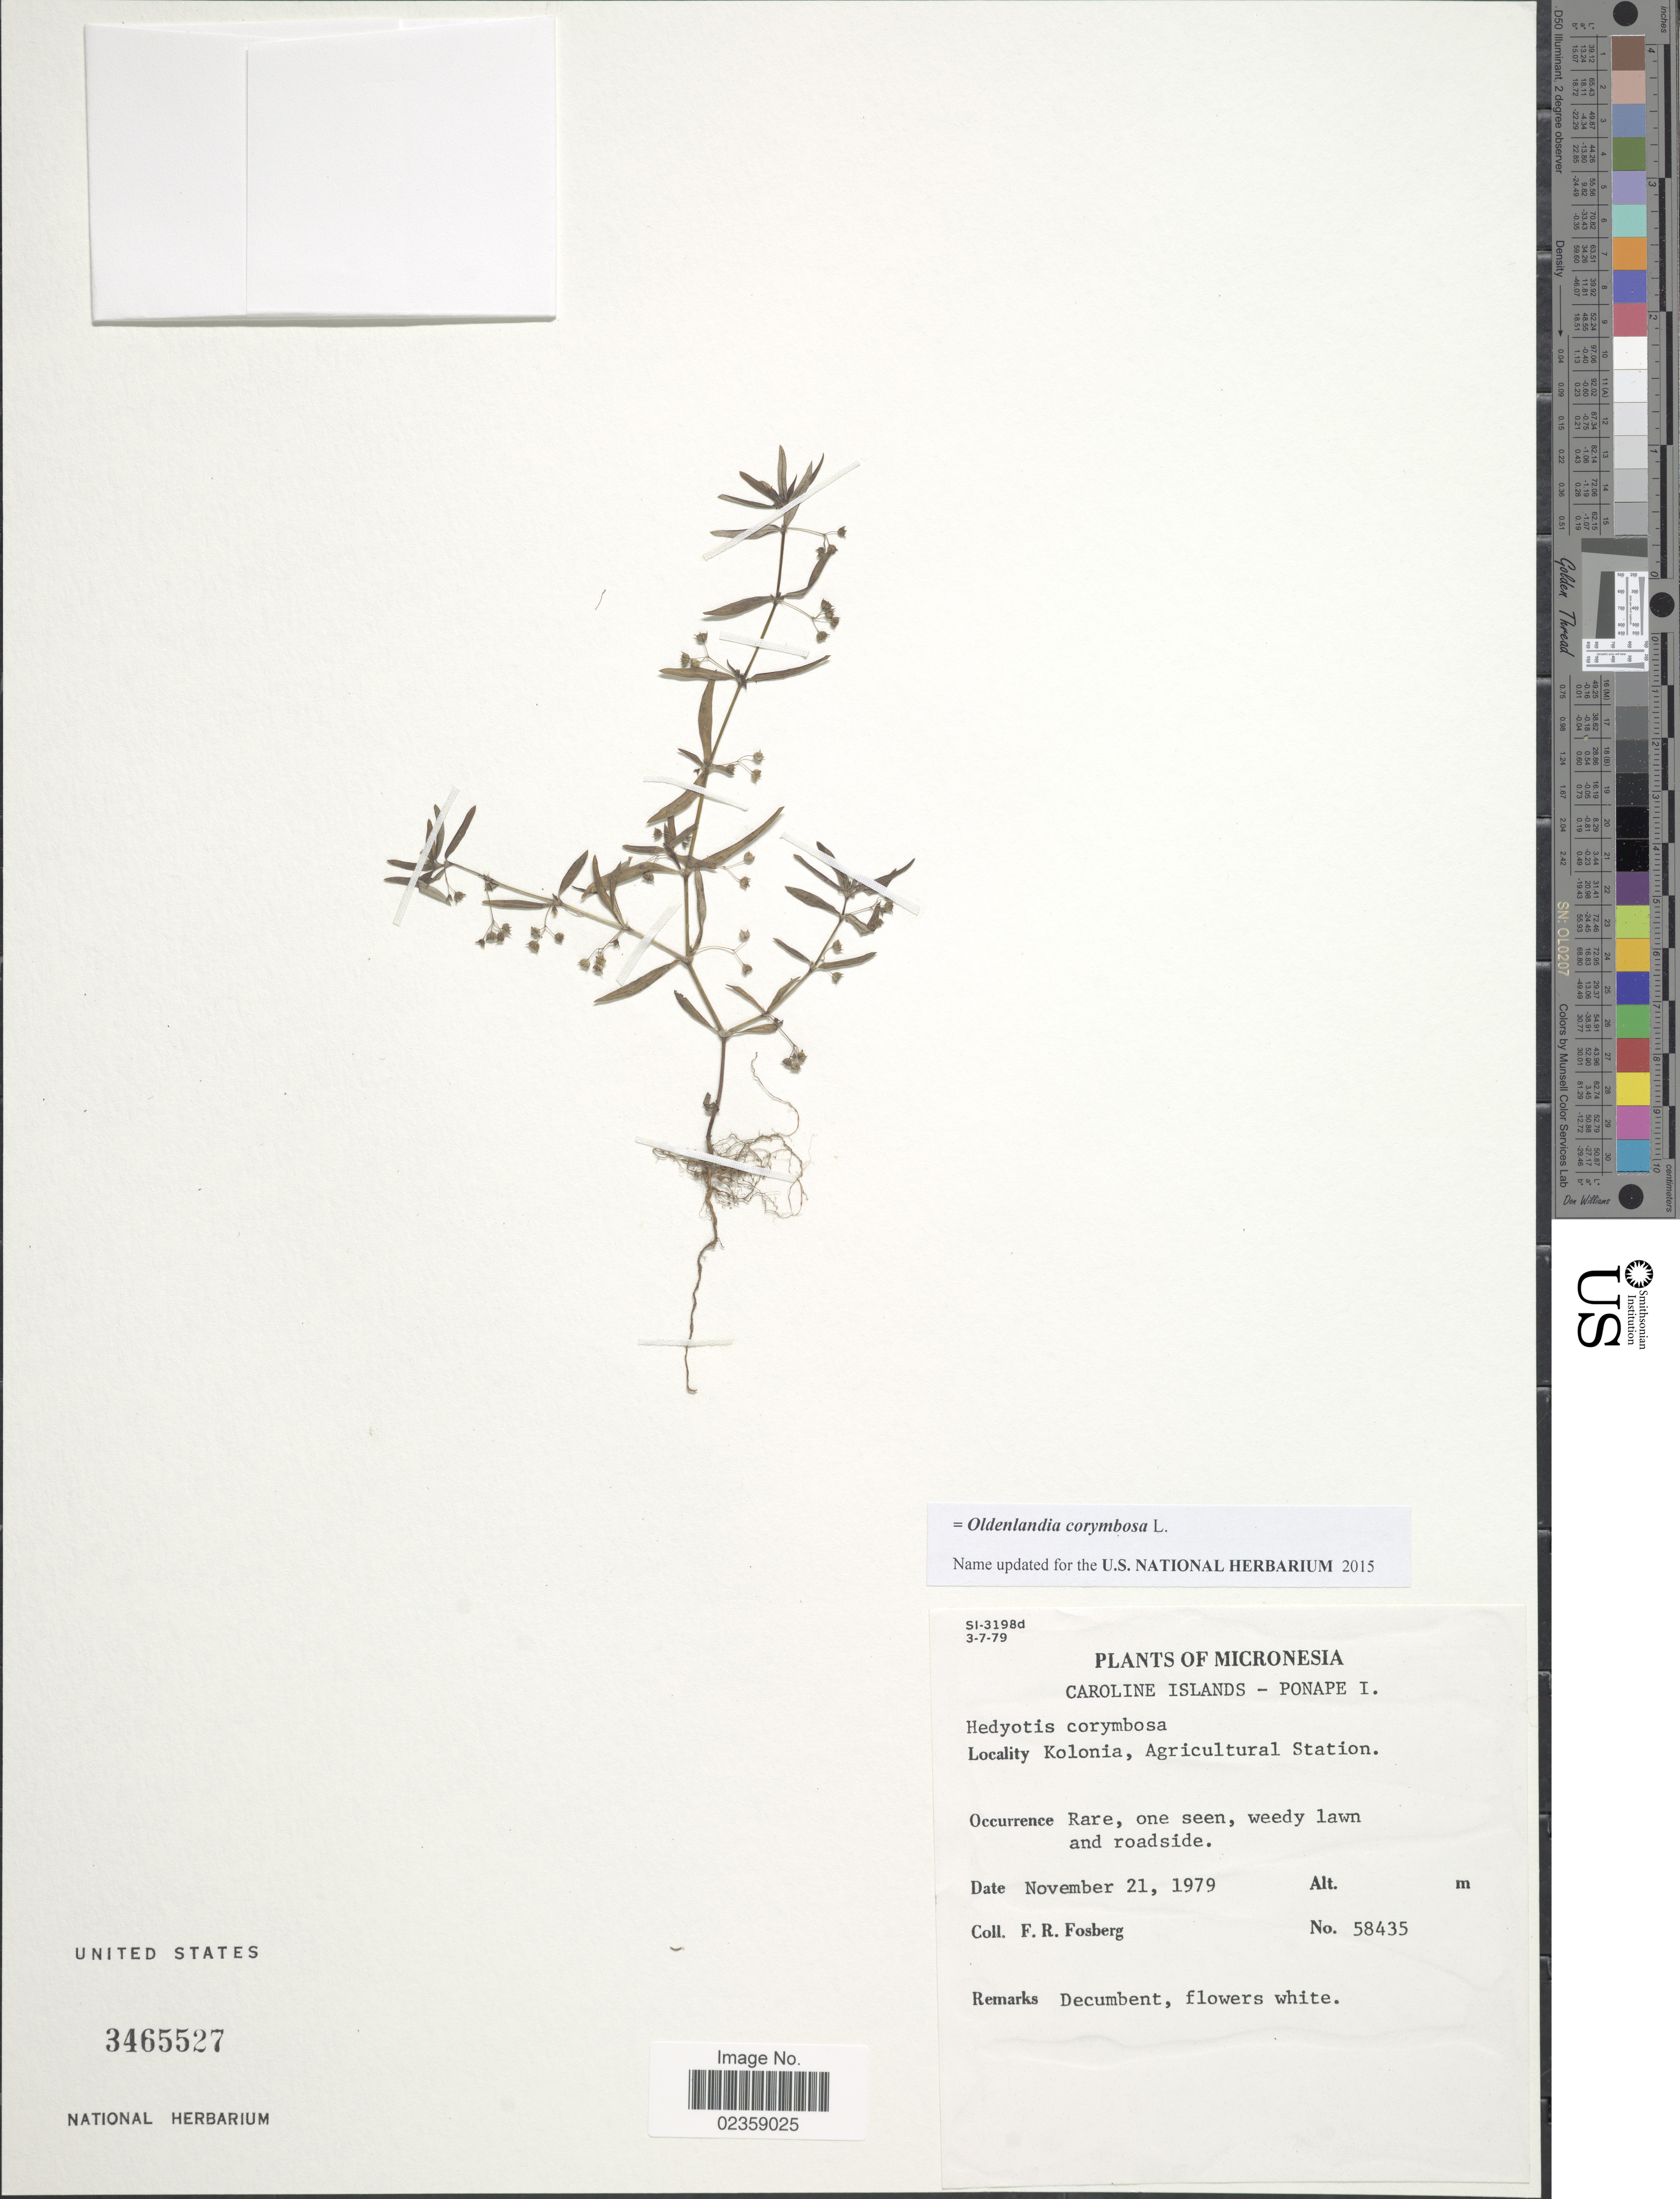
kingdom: Plantae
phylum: Tracheophyta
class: Magnoliopsida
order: Gentianales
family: Rubiaceae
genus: Oldenlandia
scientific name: Oldenlandia corymbosa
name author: L.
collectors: F. R. Fosberg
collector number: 58435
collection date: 1979-11-21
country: Micronesia, Federated States of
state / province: Pohnpei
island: Pohnpei [Ponape]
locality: Caroline Islands - Ponape I. Kolonia, Agricultural Station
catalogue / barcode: US 3465527